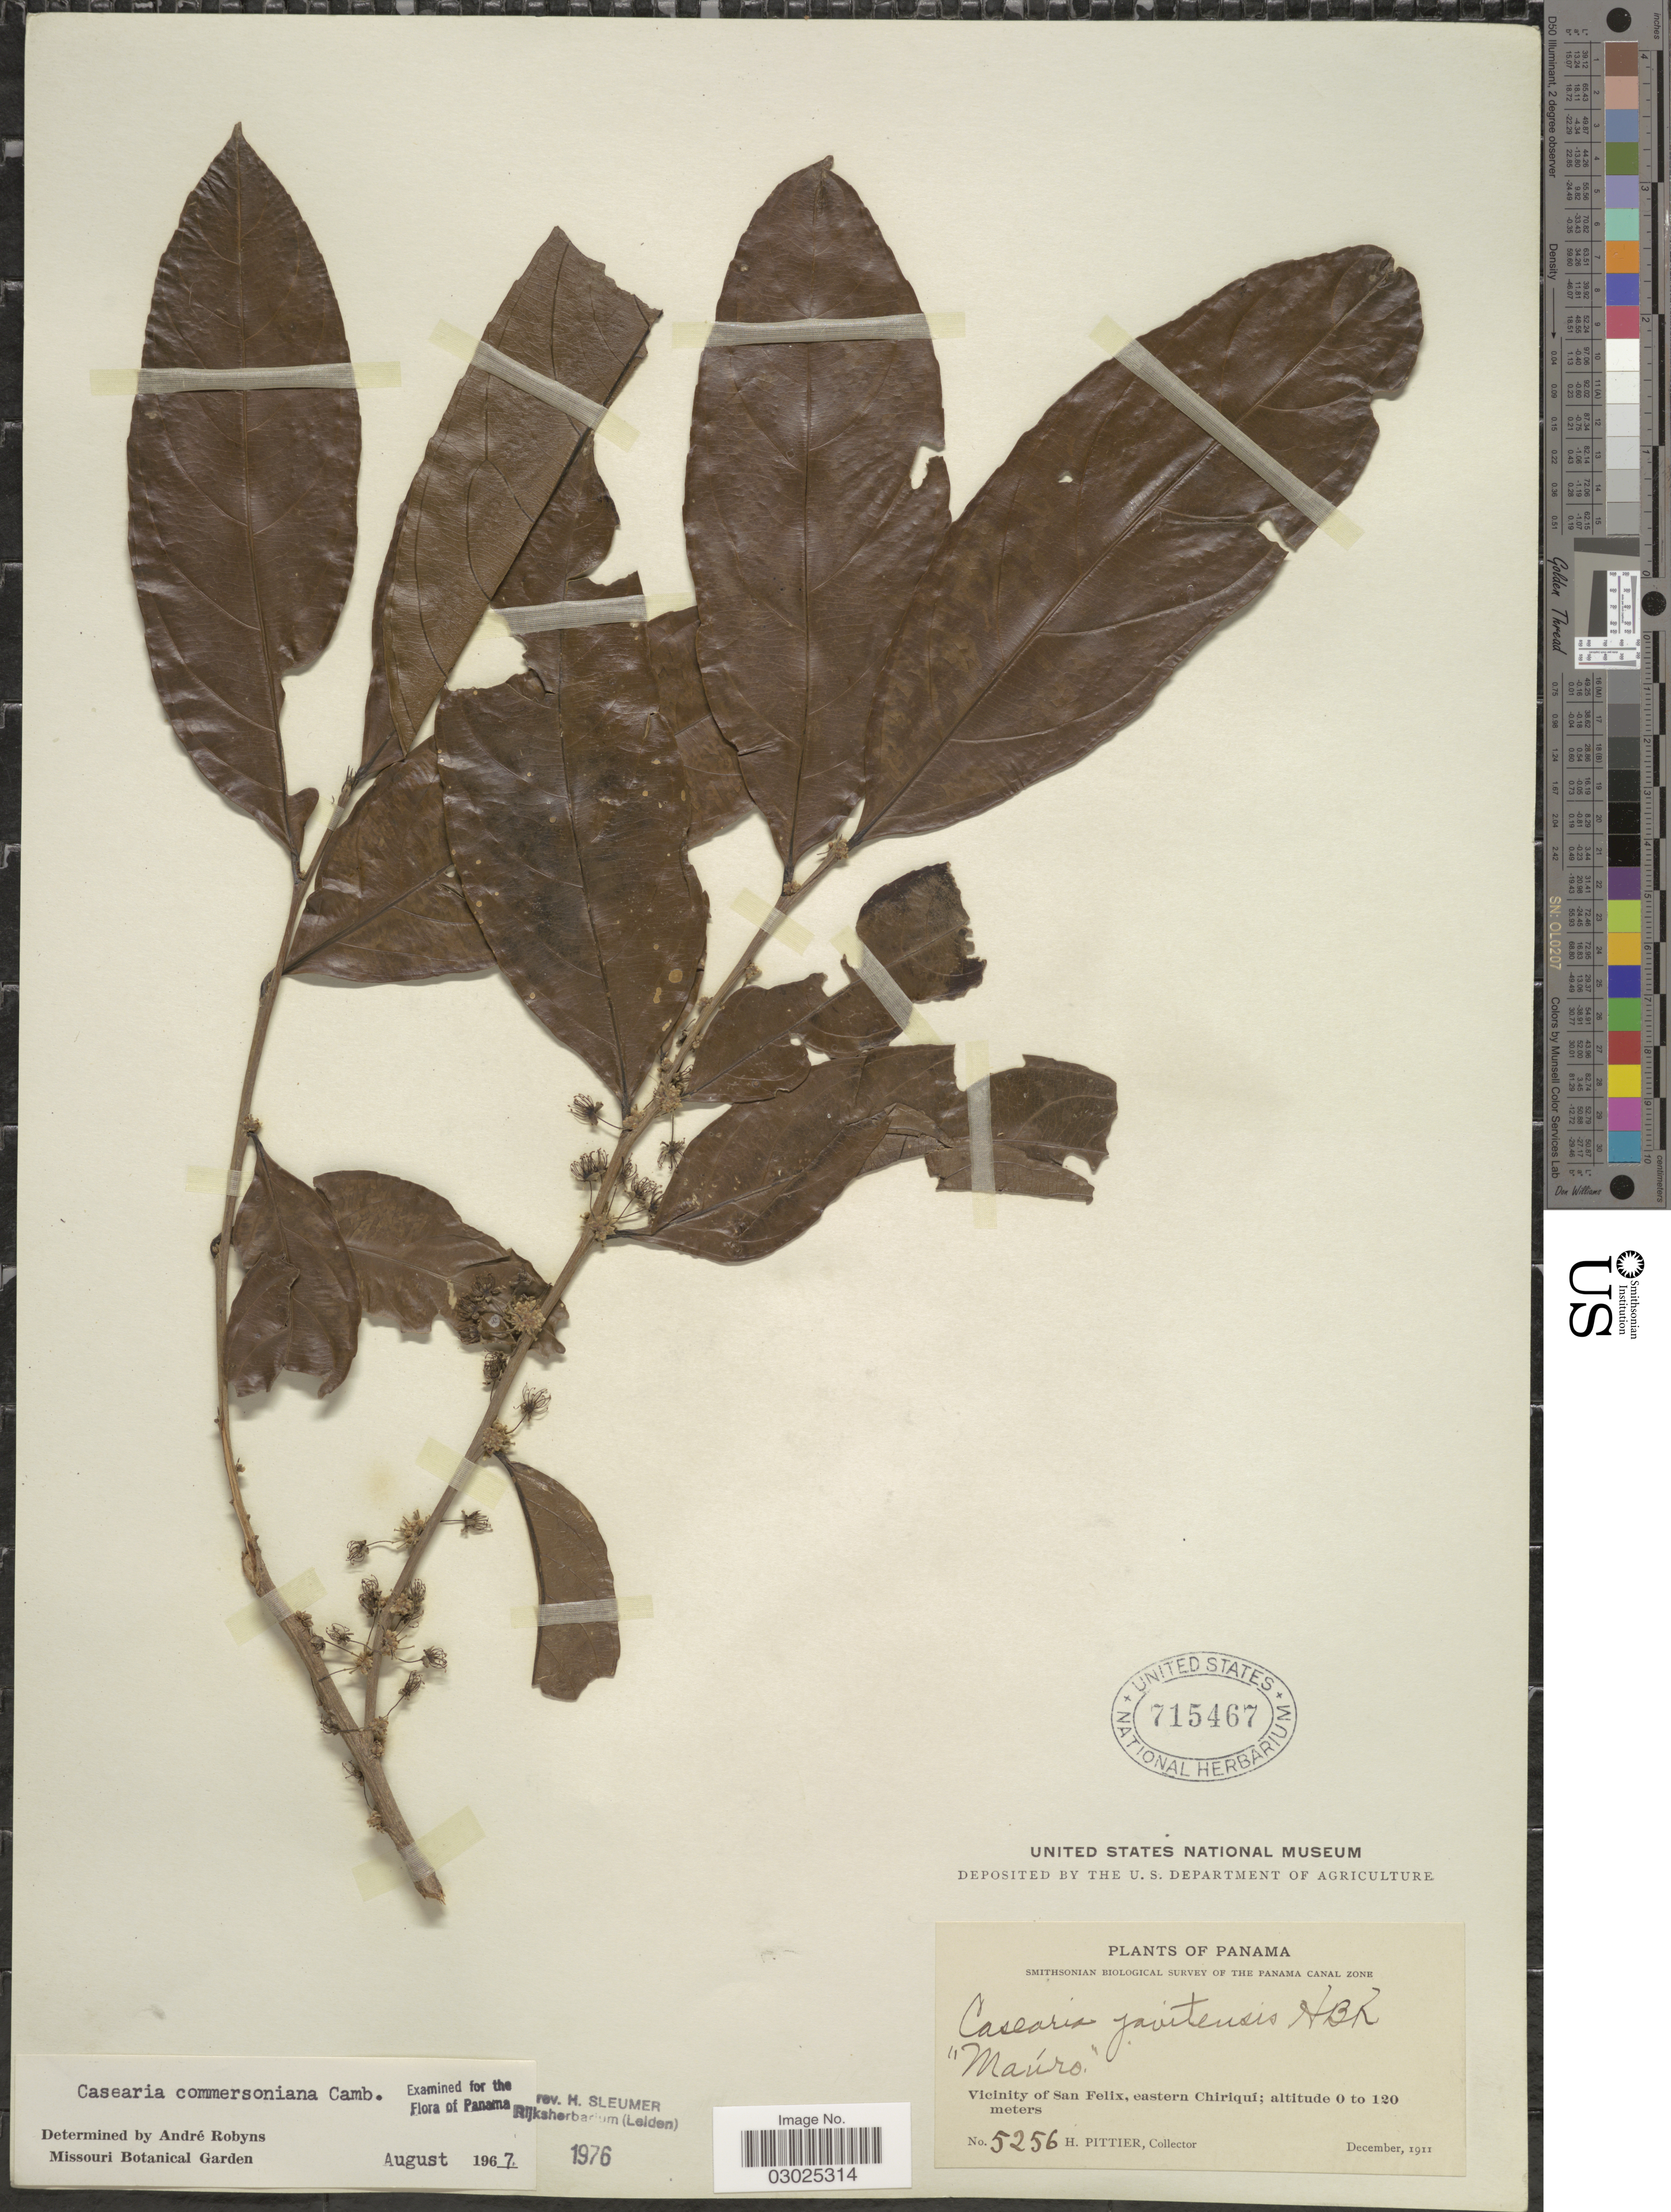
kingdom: Plantae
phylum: Tracheophyta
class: Magnoliopsida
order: Malpighiales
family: Salicaceae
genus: Piparea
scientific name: Piparea dentata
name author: Aubl.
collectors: H. F. Pittier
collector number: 5256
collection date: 1911-12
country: Panama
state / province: Chiriqui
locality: Vicinity of San Felix, eastern Chiriqui.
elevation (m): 0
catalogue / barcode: US 715467